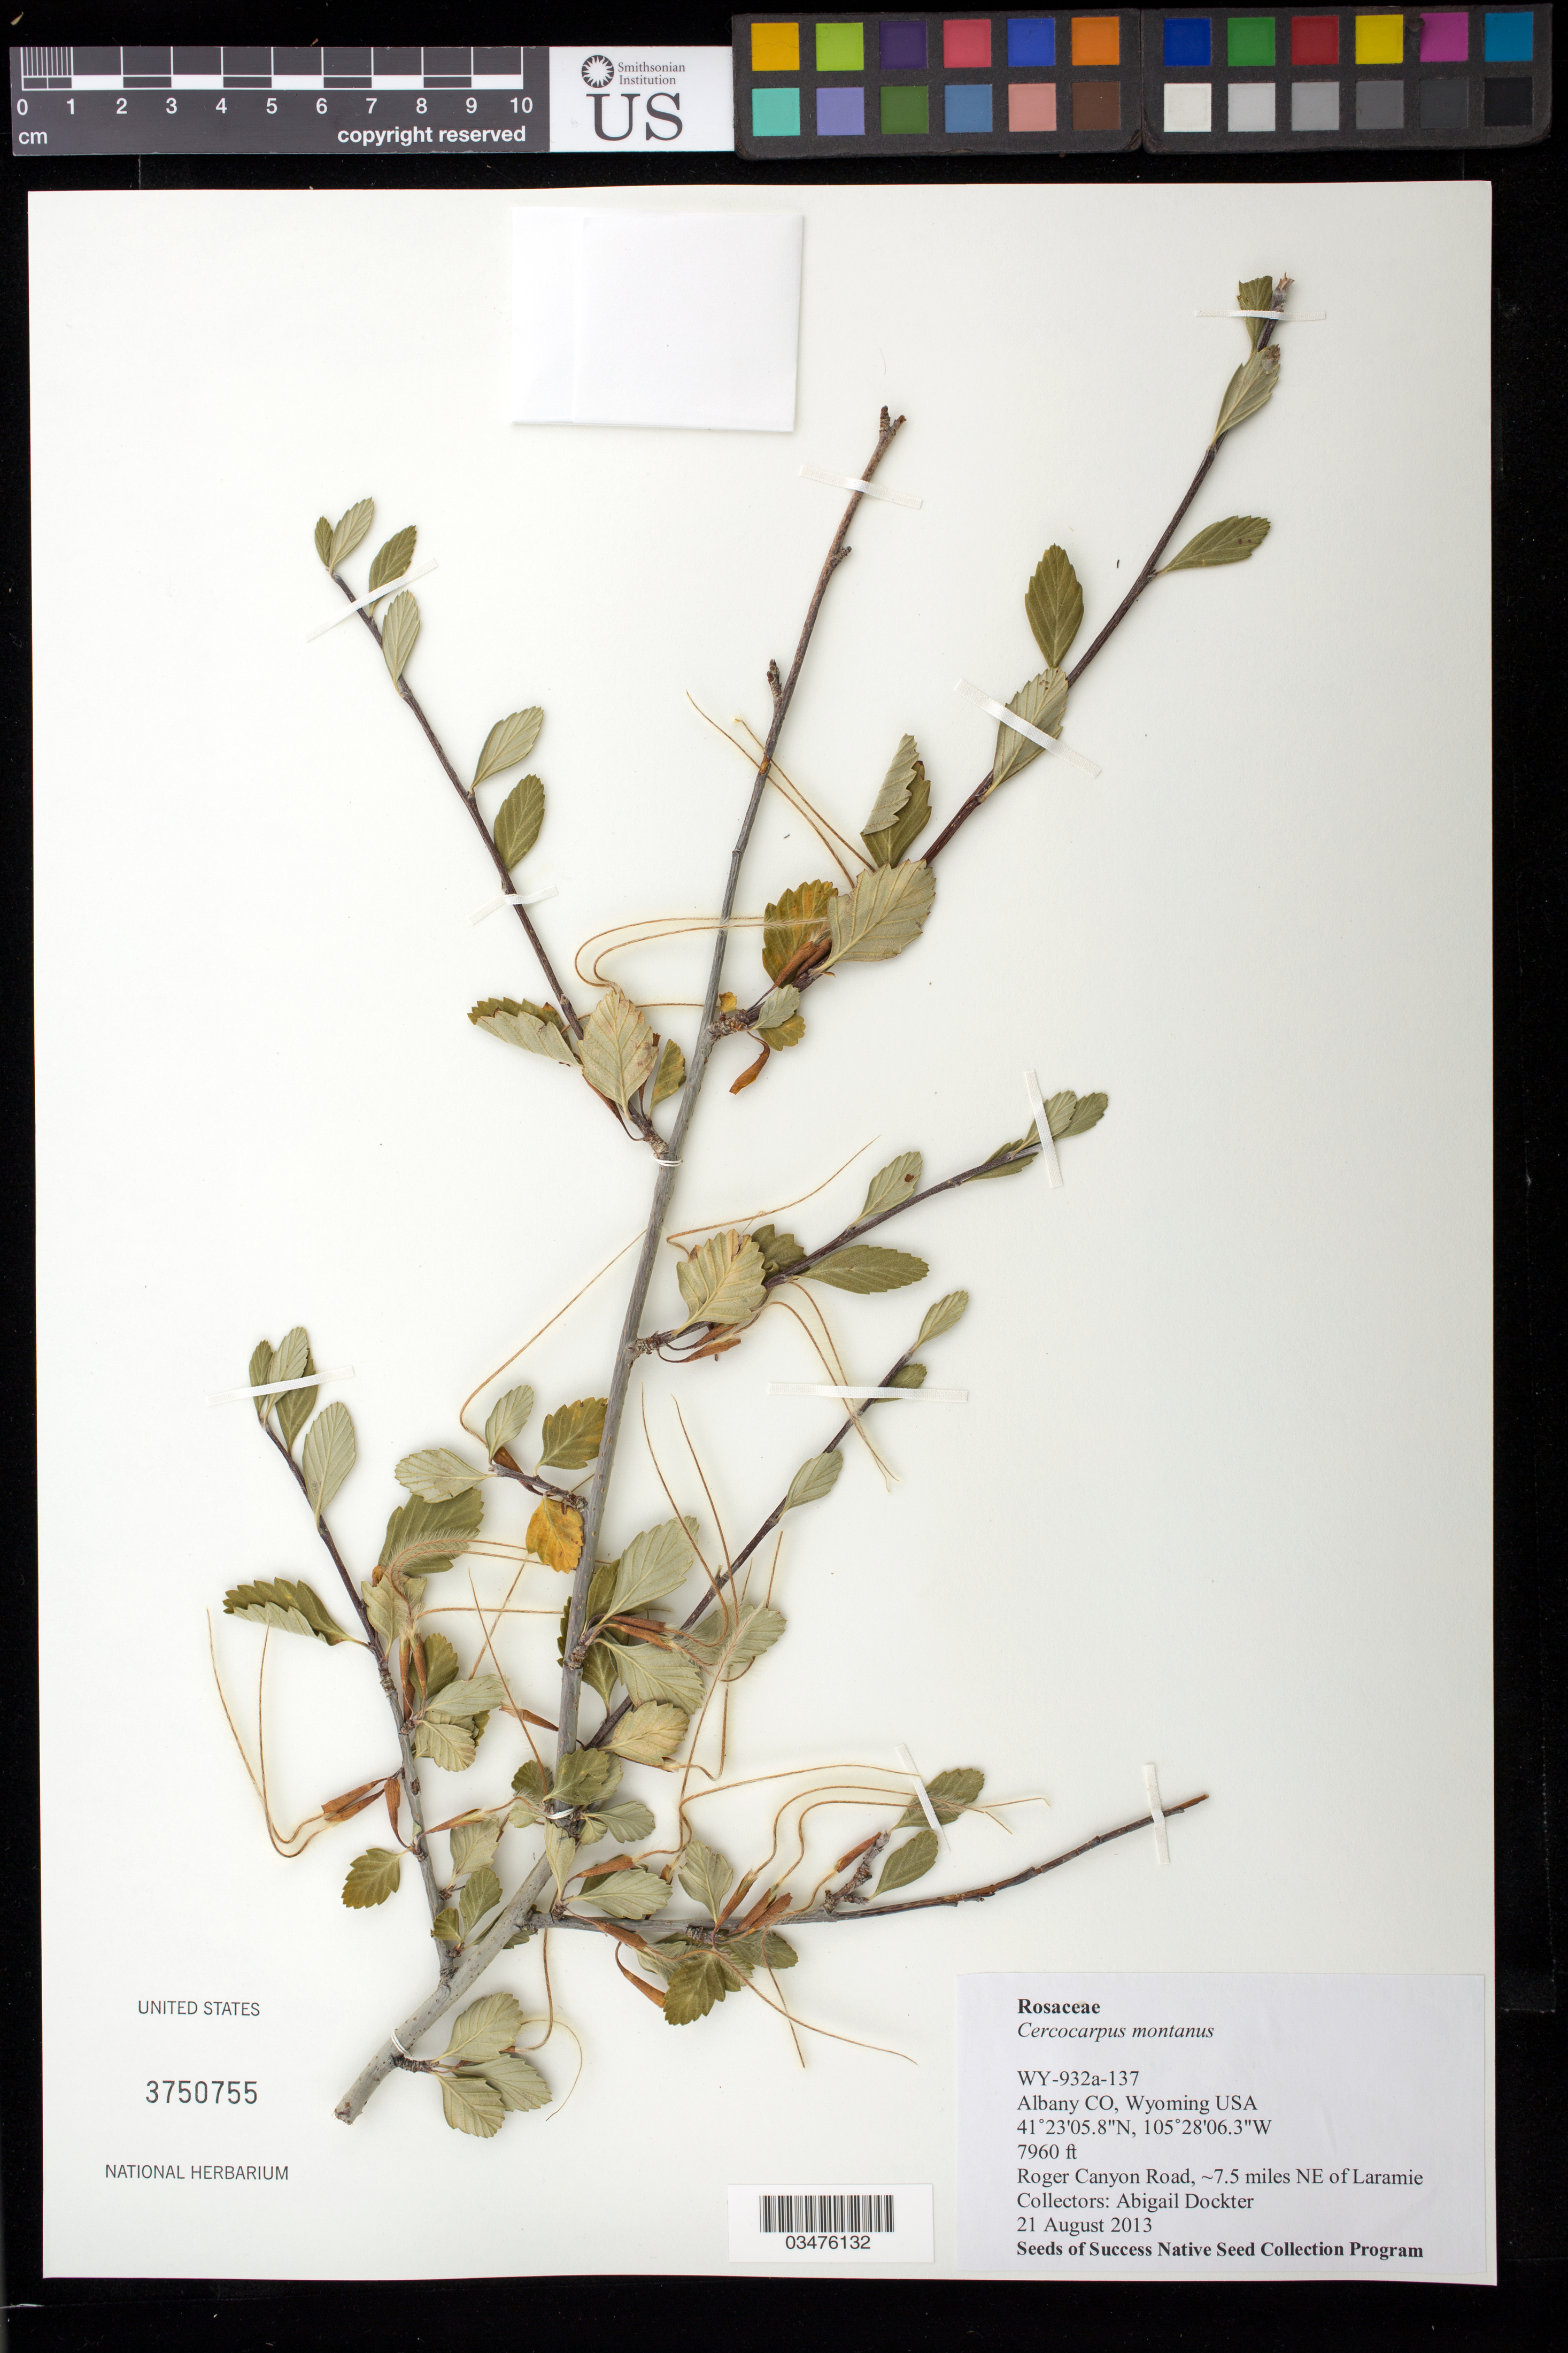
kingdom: Plantae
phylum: Tracheophyta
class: Magnoliopsida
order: Rosales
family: Rosaceae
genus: Cercocarpus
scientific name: Cercocarpus montanus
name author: Raf.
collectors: A. Dockter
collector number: WY932A-137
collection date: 2013-08-21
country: United States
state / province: Wyoming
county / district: Albany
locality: Roger Canyon Road-7.5 mi. NE of Laramie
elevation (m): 2426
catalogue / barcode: US 3750755